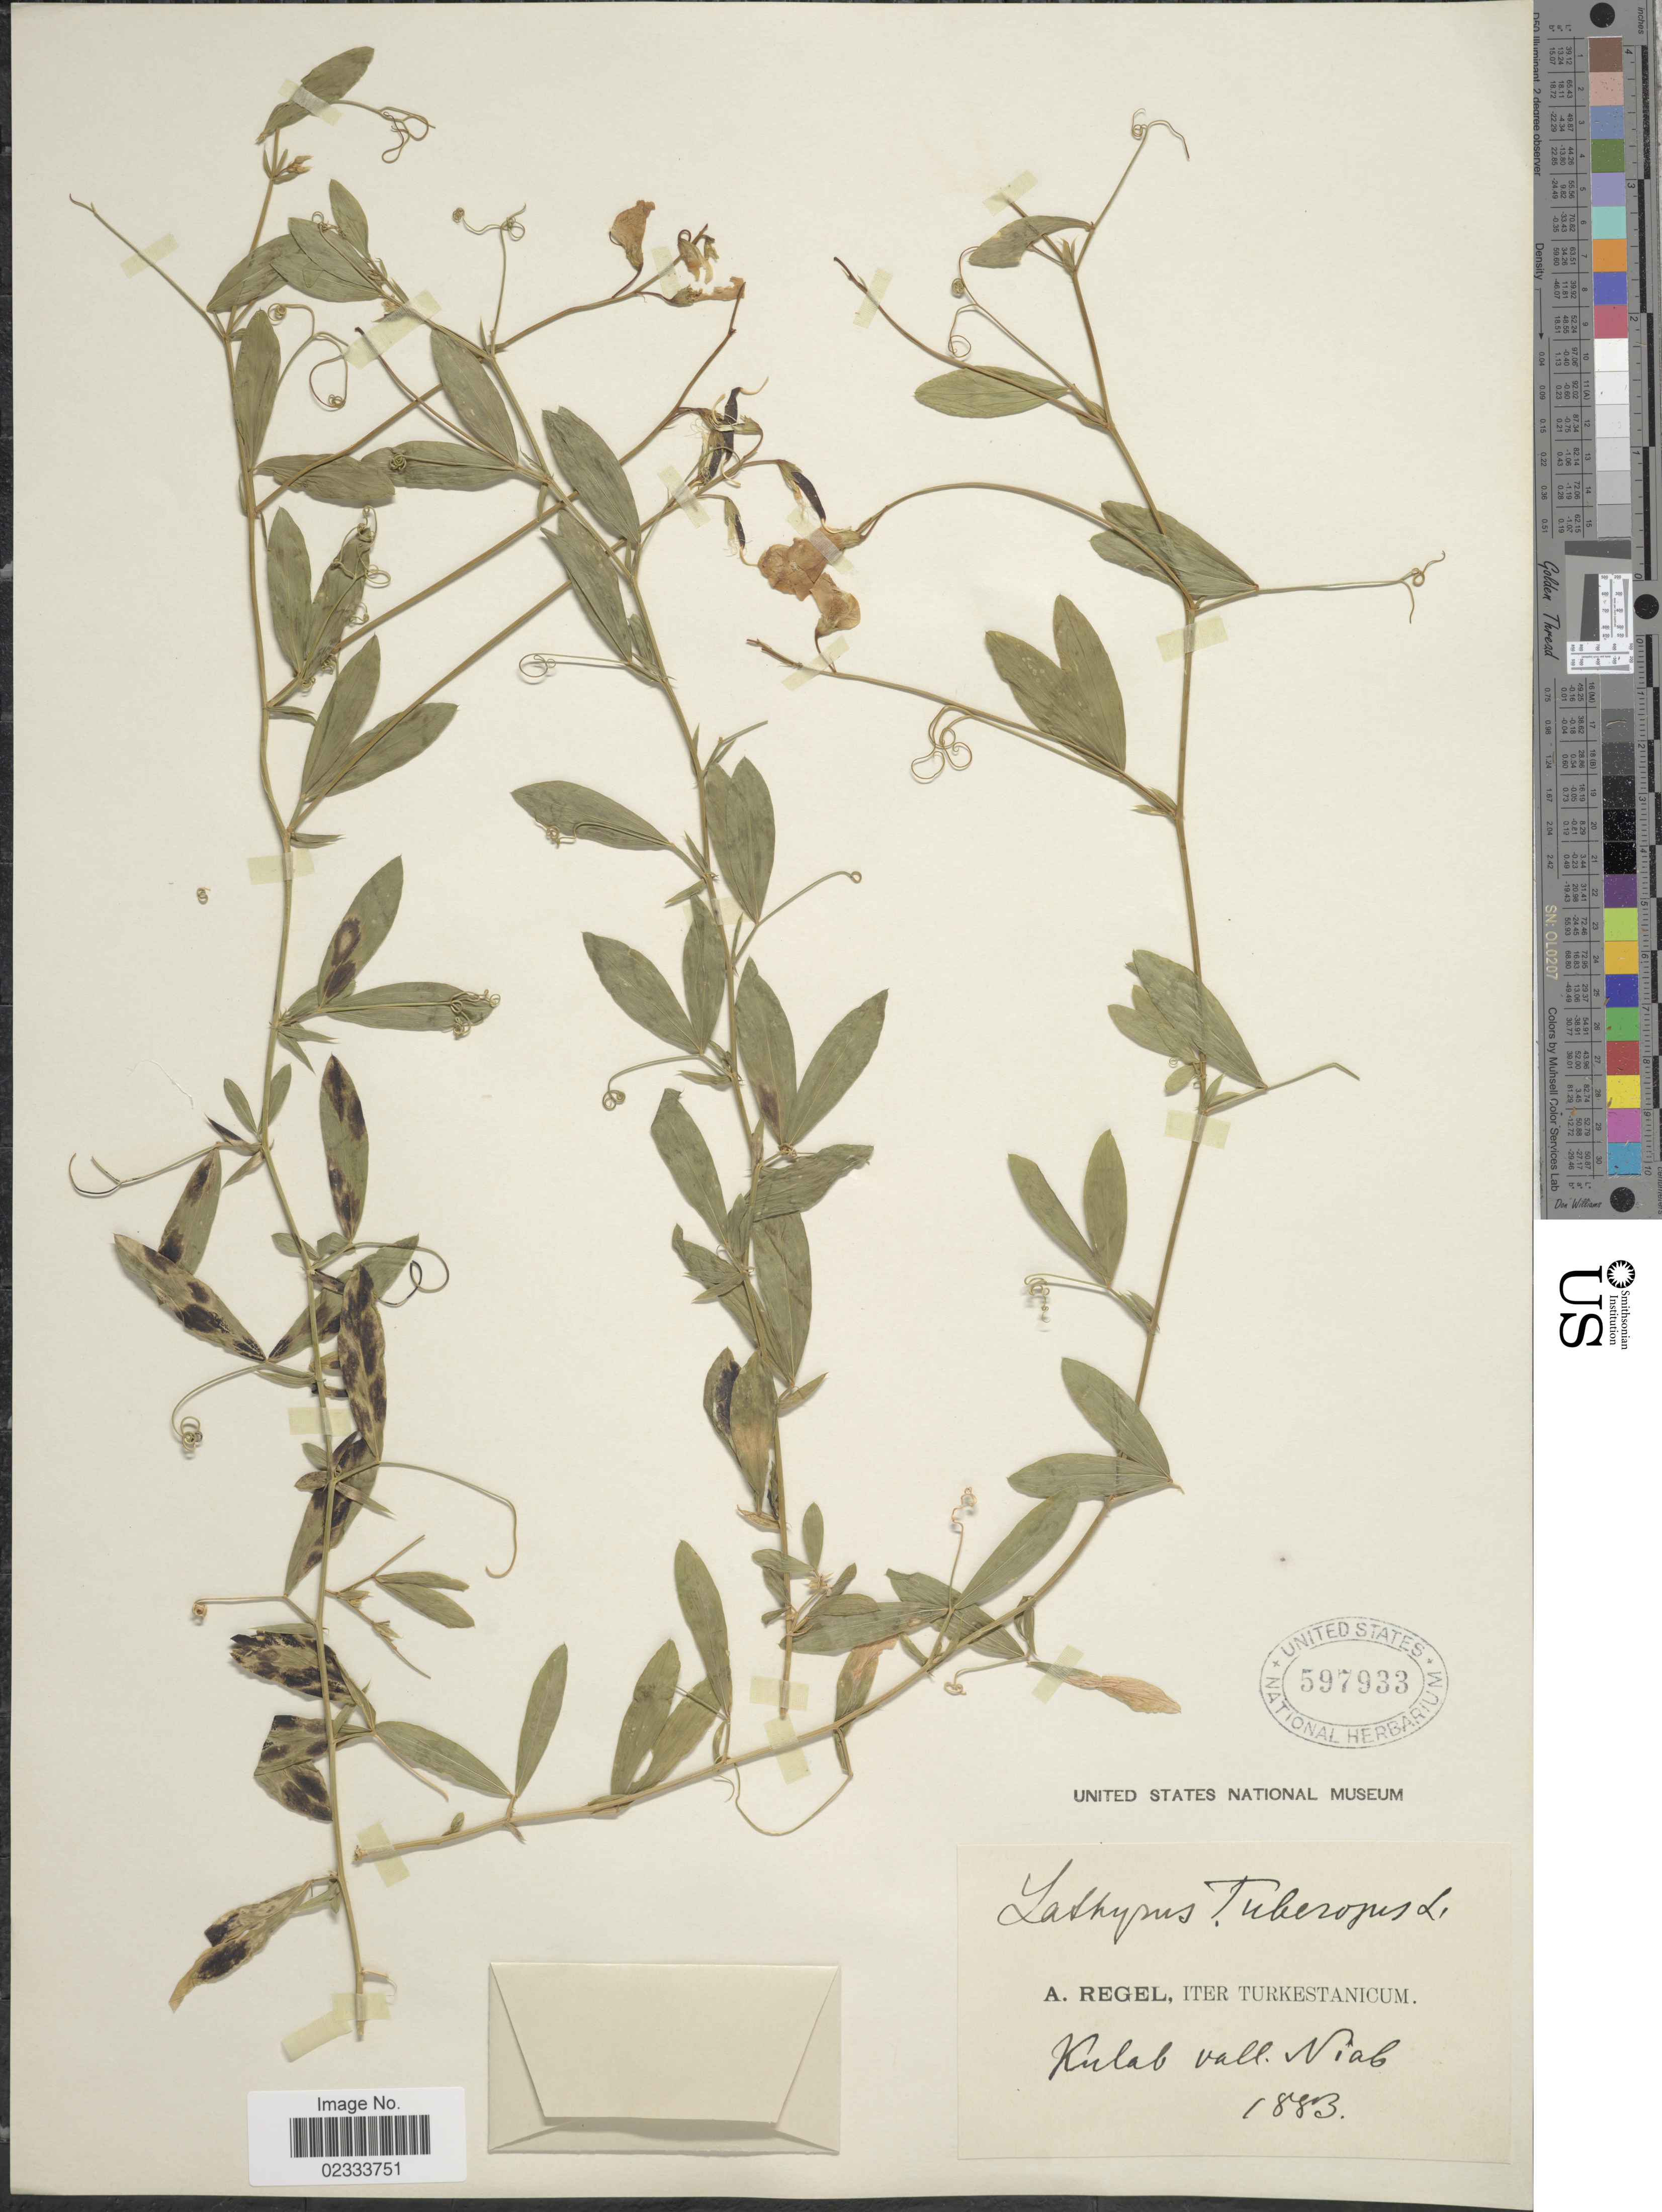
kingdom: Plantae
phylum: Tracheophyta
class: Magnoliopsida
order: Fabales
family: Fabaceae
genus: Lathyrus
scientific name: Lathyrus tuberosus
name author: L.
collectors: A. Regel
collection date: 1883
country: Tajikistan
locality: Iter Turkestanicum, Kulab vall. Niab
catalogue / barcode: US 597933